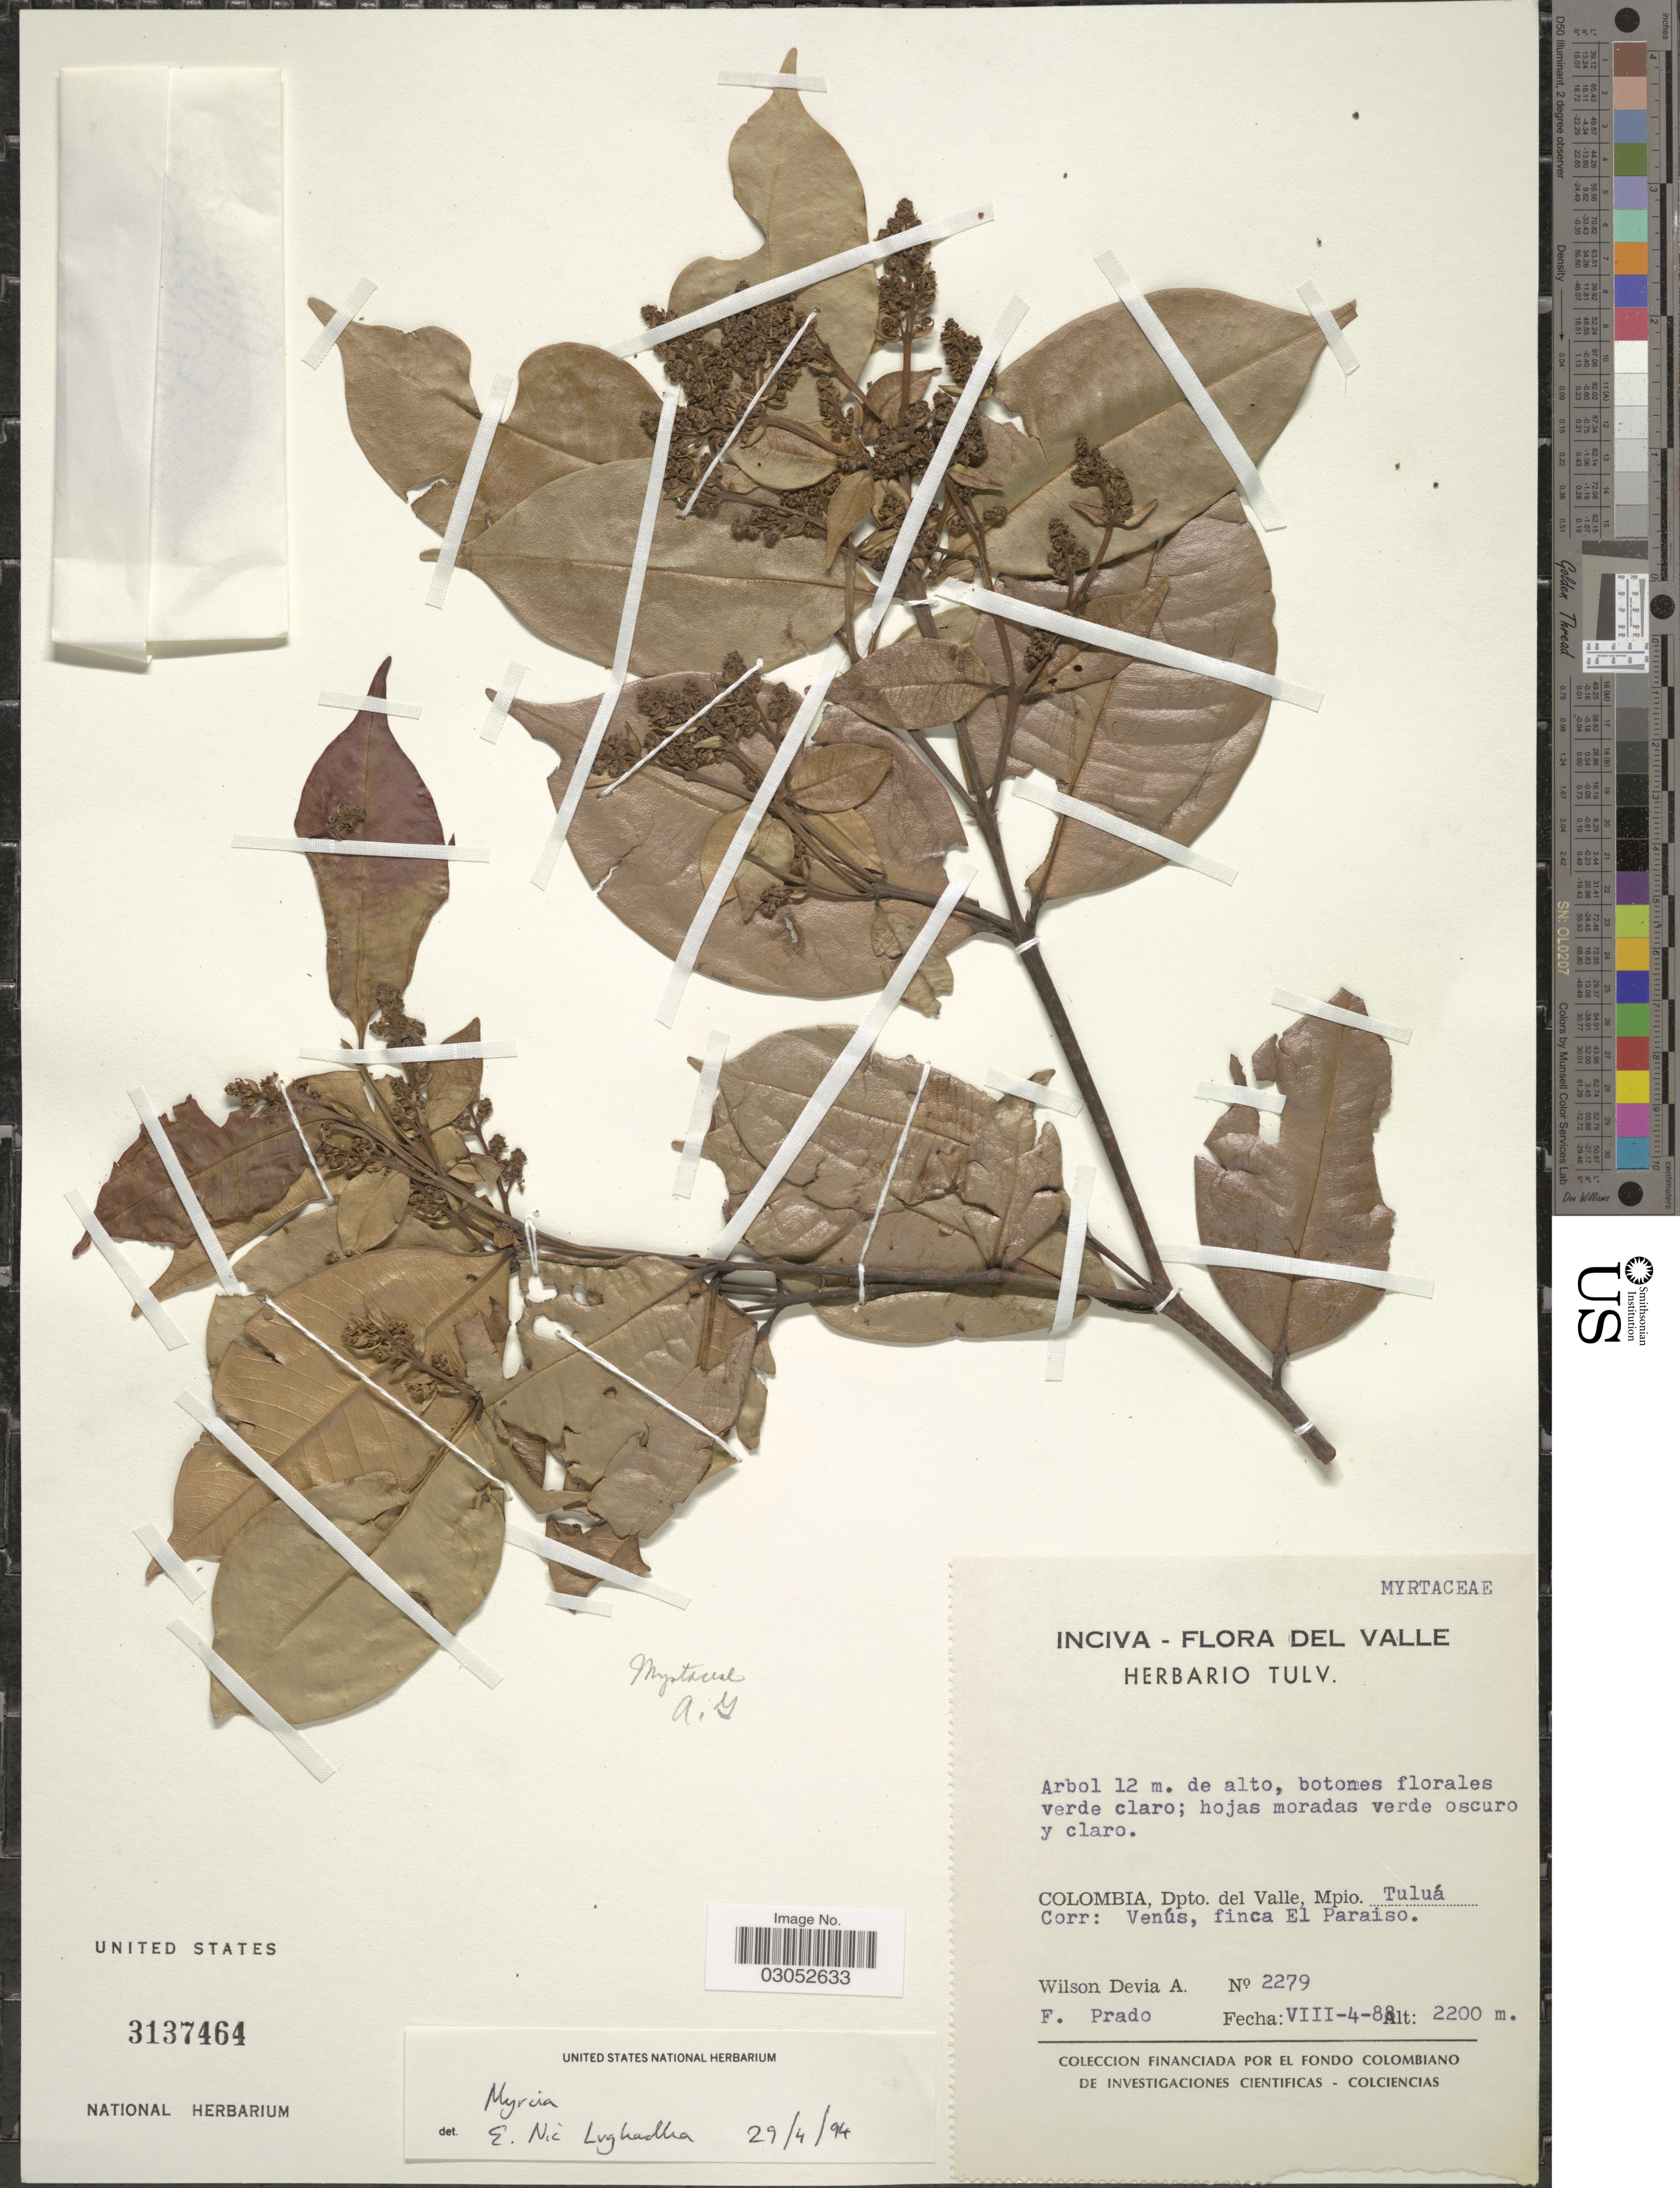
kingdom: Plantae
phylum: Tracheophyta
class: Magnoliopsida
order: Myrtales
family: Myrtaceae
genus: Myrcia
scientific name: Myrcia sp.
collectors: W. Devia A. & F. Prado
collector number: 2279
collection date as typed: Transcribed d/m/y: 4/8/88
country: Colombia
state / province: Valle del Cauca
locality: Dpto. del Valle, Mpio. Tuluá. Corr: Venús, finca El Paraiso.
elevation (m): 2200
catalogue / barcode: US 3137464